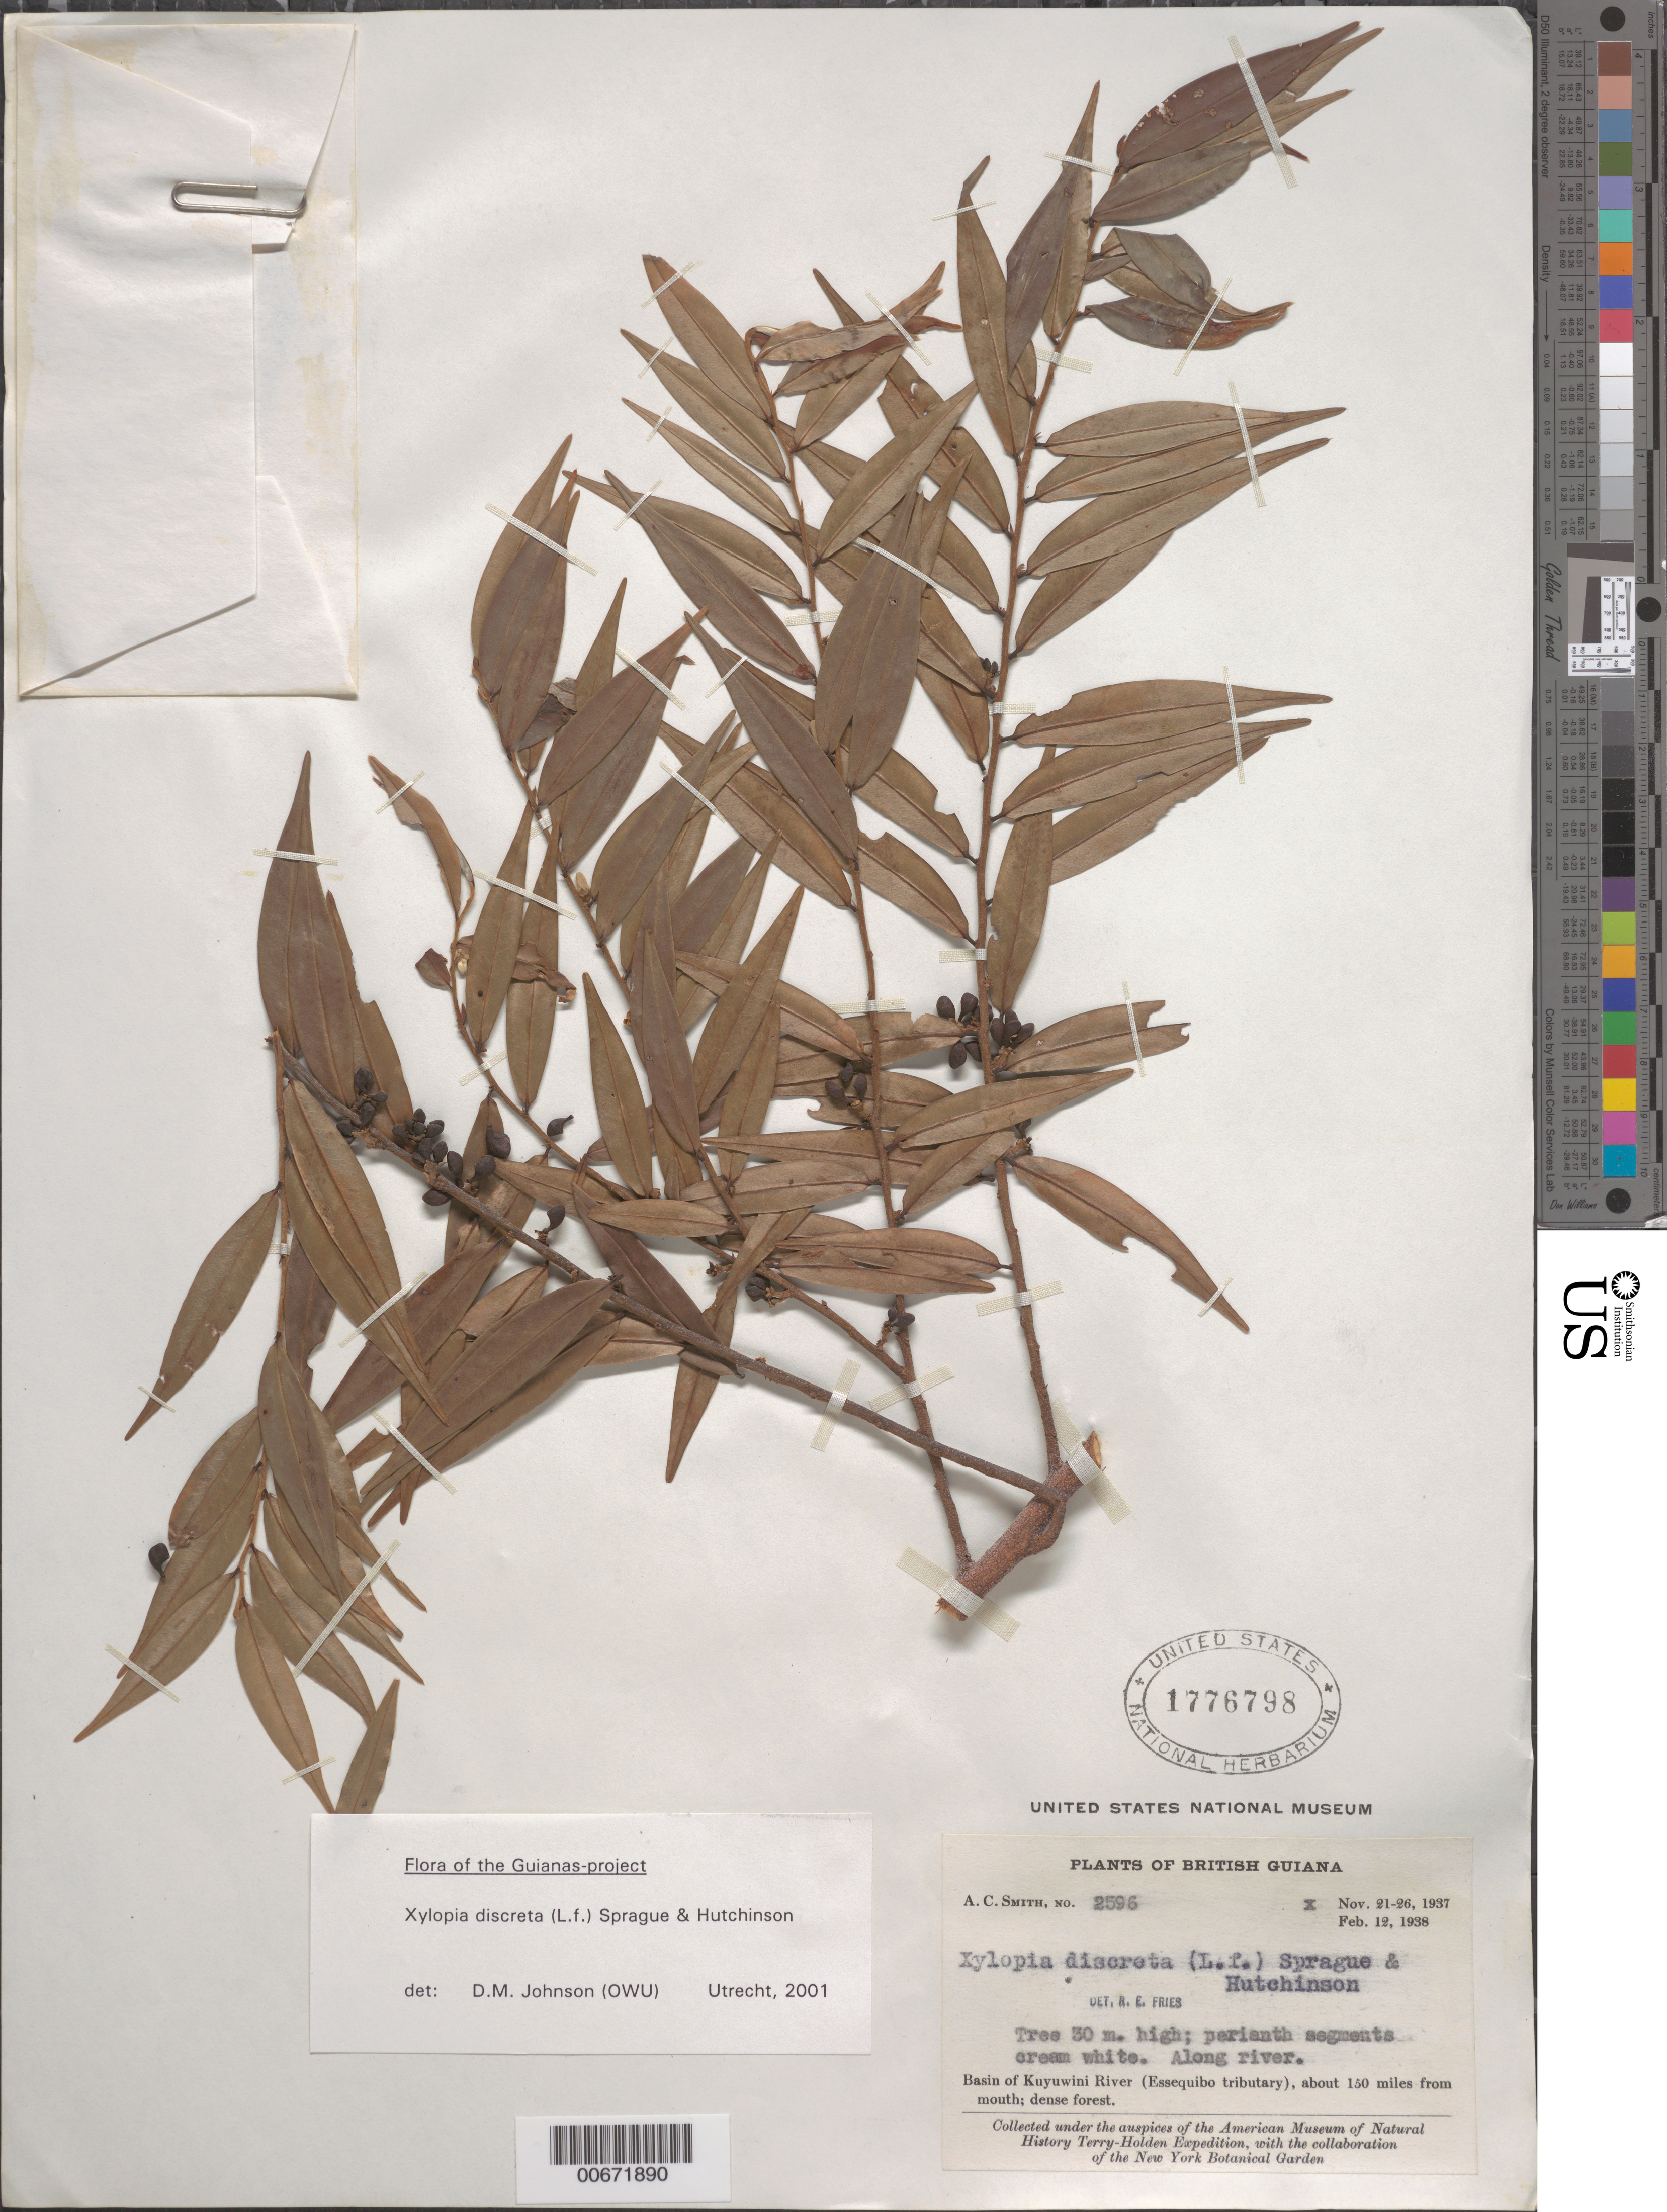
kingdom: Plantae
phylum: Tracheophyta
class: Magnoliopsida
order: Magnoliales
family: Annonaceae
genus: Xylopia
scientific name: Xylopia discreta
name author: (L. f.) Sprague & Hutch.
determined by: Johnson, D. M.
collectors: A. C. Smith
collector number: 2596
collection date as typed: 21-Nov-37 to 26-Nov-37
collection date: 1937-11-21/1937-11-26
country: Guyana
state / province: U. Takutu-U. Essequibo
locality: Kuyuwini River Basin (Essequibo River tributary), about 150 mi. from mouth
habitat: Along river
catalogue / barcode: US 1776798